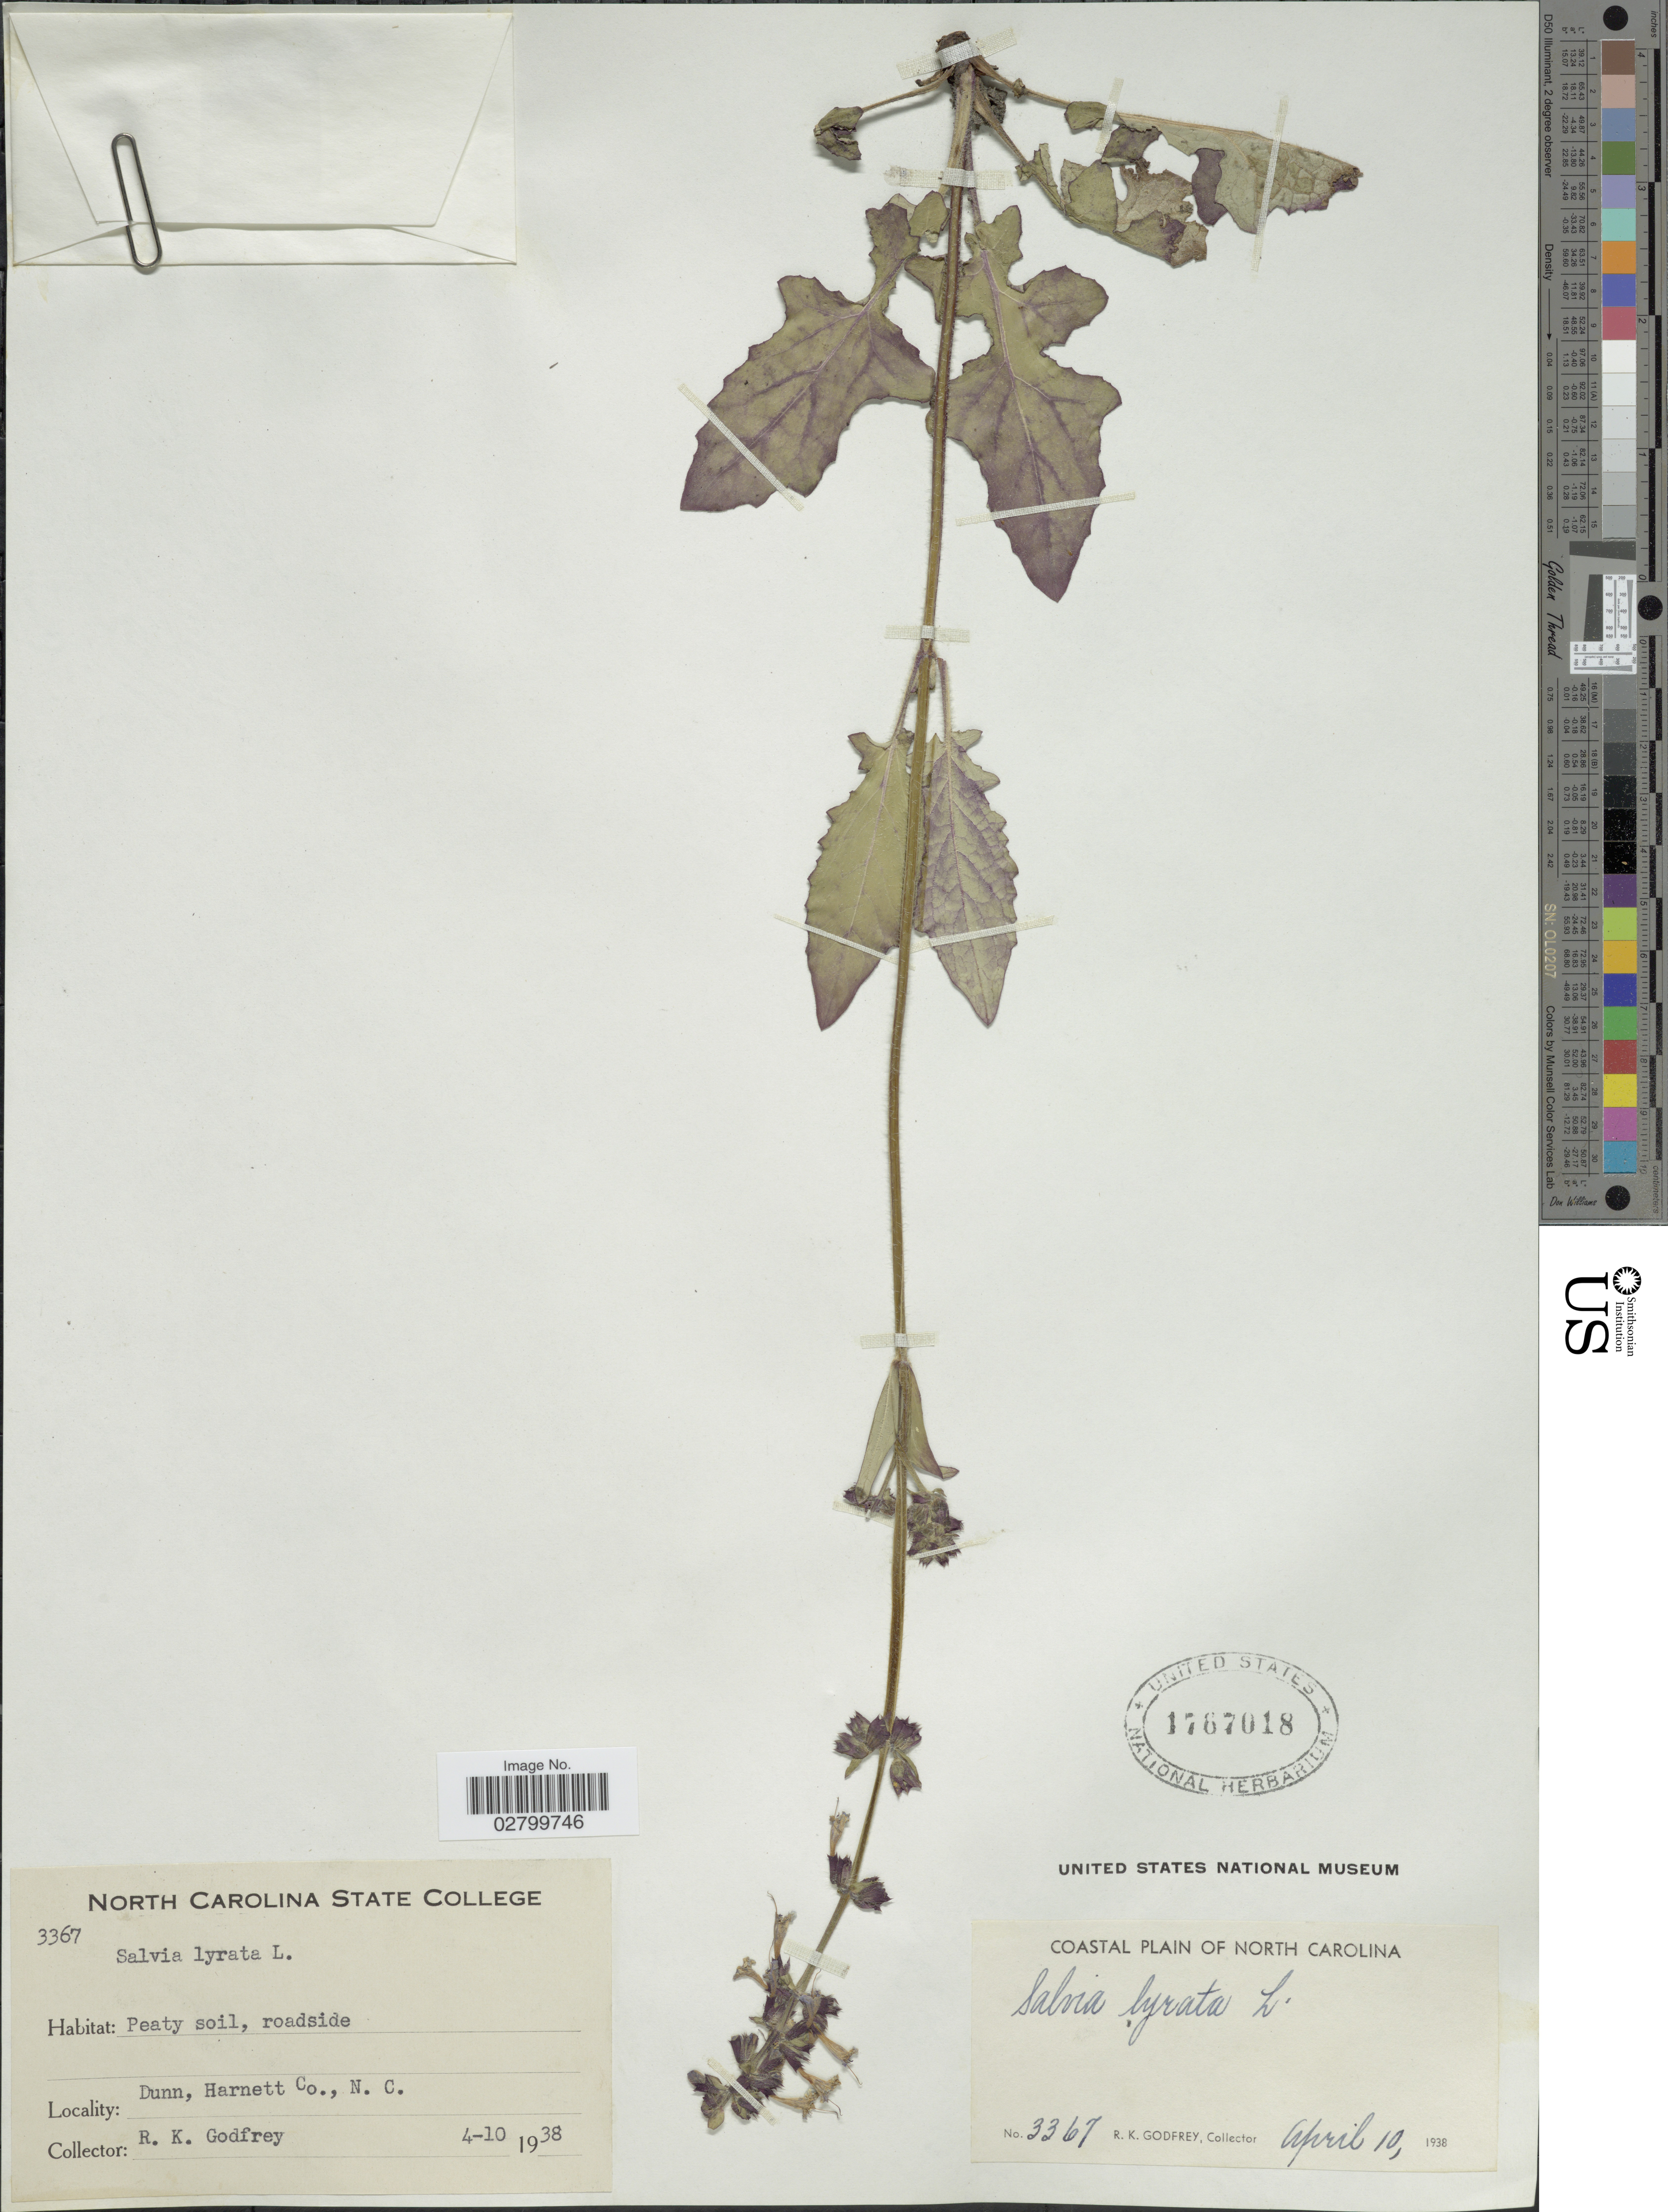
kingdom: Plantae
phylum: Tracheophyta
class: Magnoliopsida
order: Lamiales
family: Lamiaceae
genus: Salvia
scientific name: Salvia lyrata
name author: L.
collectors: R. K. Godfrey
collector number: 3367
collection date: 1938-04-10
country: United States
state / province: North Carolina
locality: Coastal Plain of North Carolina. Dunn, Harnett Co., N.C.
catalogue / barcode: US 1767018